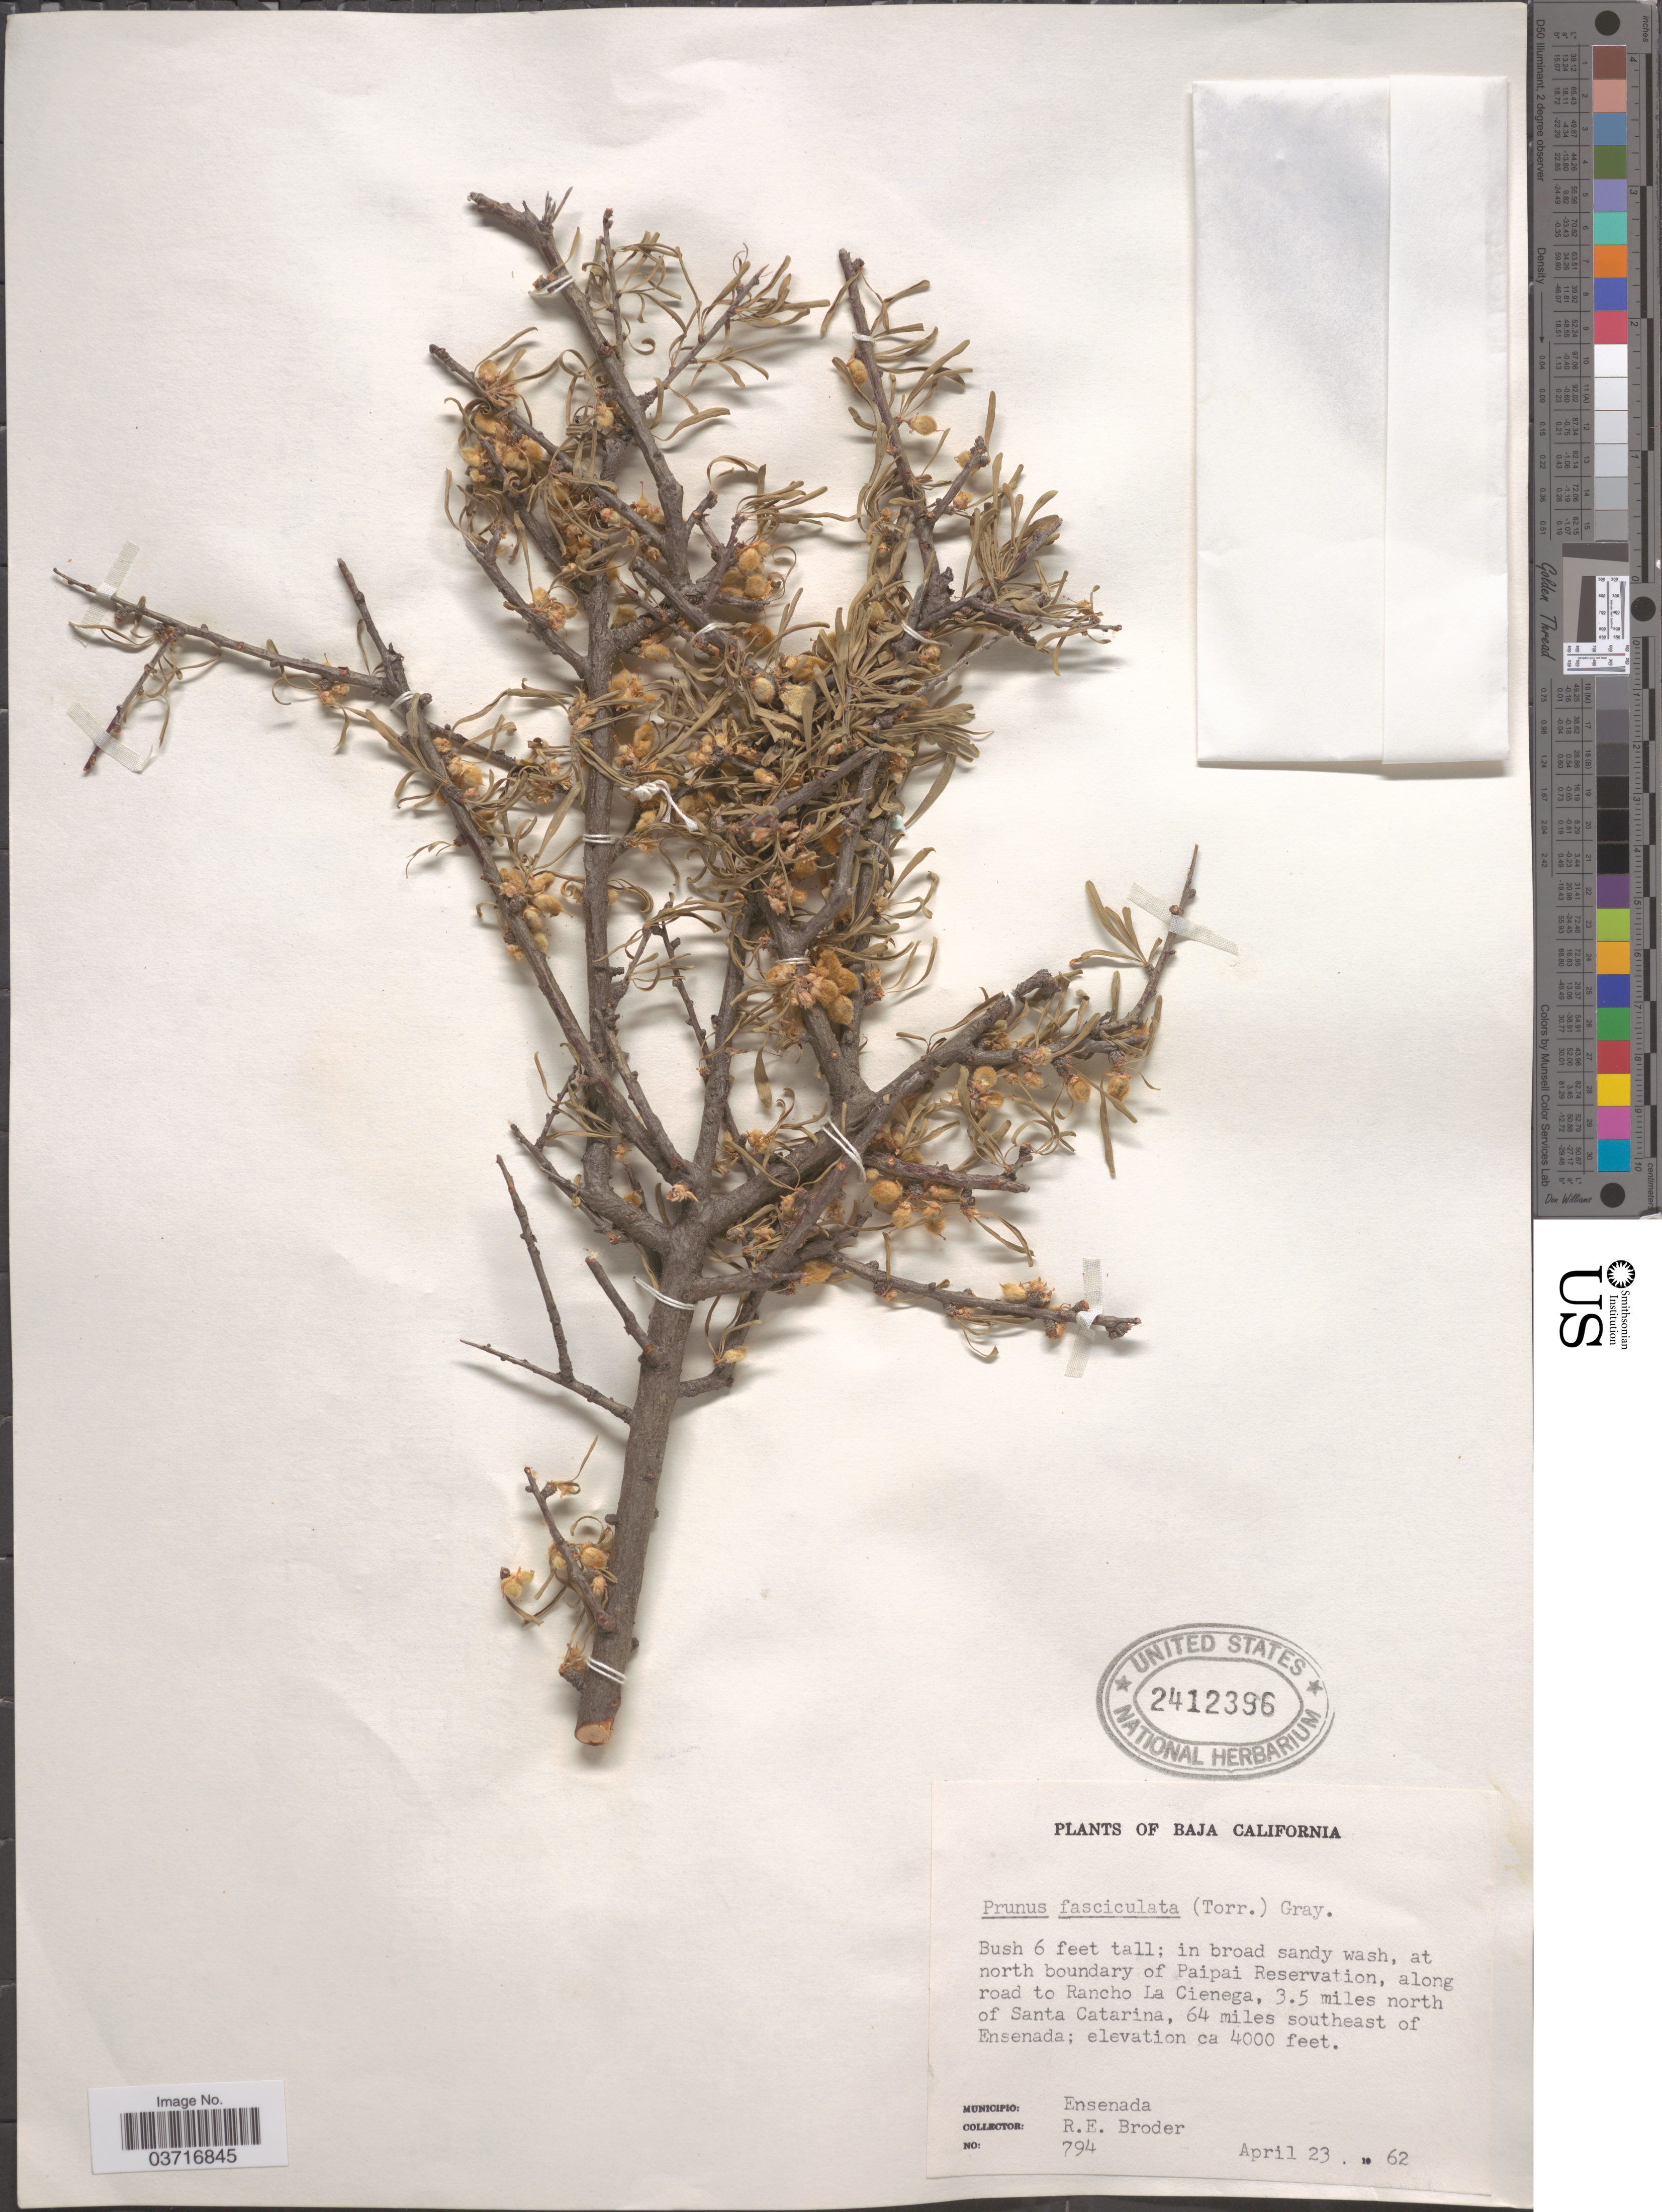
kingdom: Plantae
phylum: Tracheophyta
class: Magnoliopsida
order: Rosales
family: Rosaceae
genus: Prunus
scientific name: Prunus fasciculata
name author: (Torr.) A. Gray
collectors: R. Broder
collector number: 794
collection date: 1962-04-23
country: Mexico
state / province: Baja California Norte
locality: At north boundary of Paipai Reservation, along road to Rancho La Cienega, 3.5 miles north of Santa Catarina, 64 miles southeast of Ensenada. Municipio: Ensenada.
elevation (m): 1219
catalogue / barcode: US 2412396